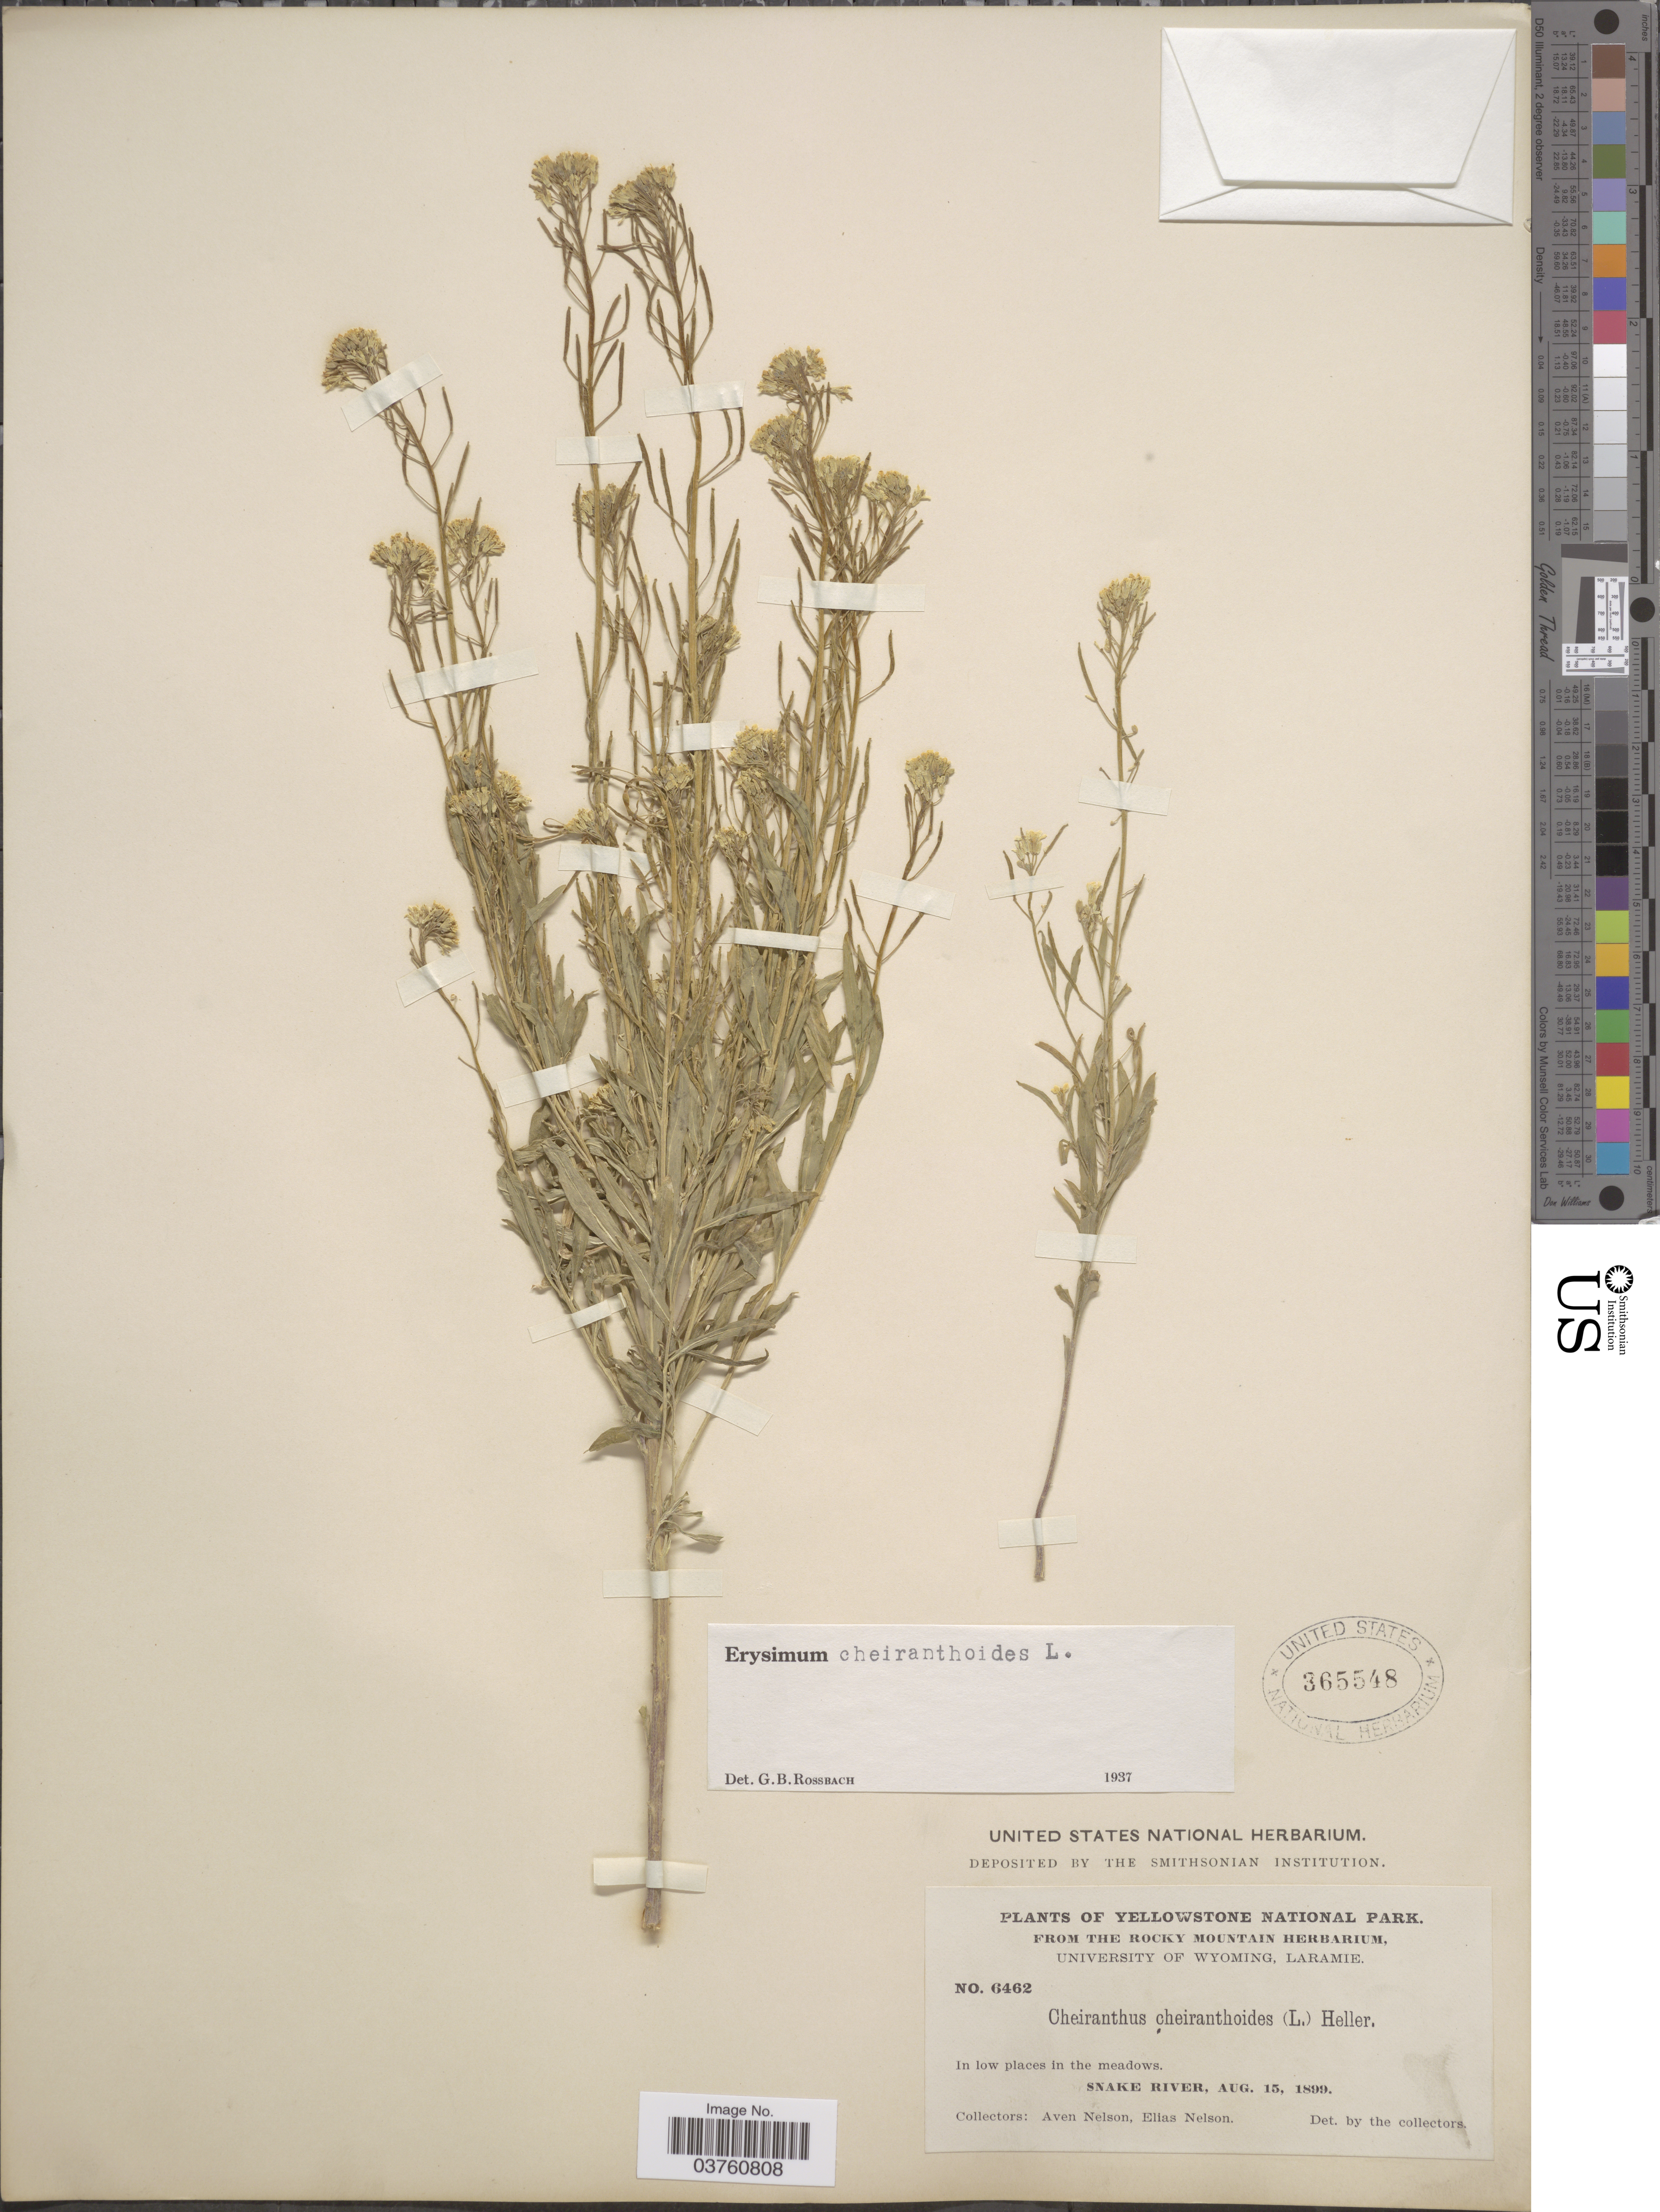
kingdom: Plantae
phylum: Tracheophyta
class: Magnoliopsida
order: Brassicales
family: Brassicaceae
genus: Erysimum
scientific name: Erysimum cheiranthoides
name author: L.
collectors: A. Nelson & E. Nelson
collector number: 6462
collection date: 1899-08-15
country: United States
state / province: Wyoming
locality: Yellow National Park. In low places in the meadows, Snake River.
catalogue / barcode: US 365548